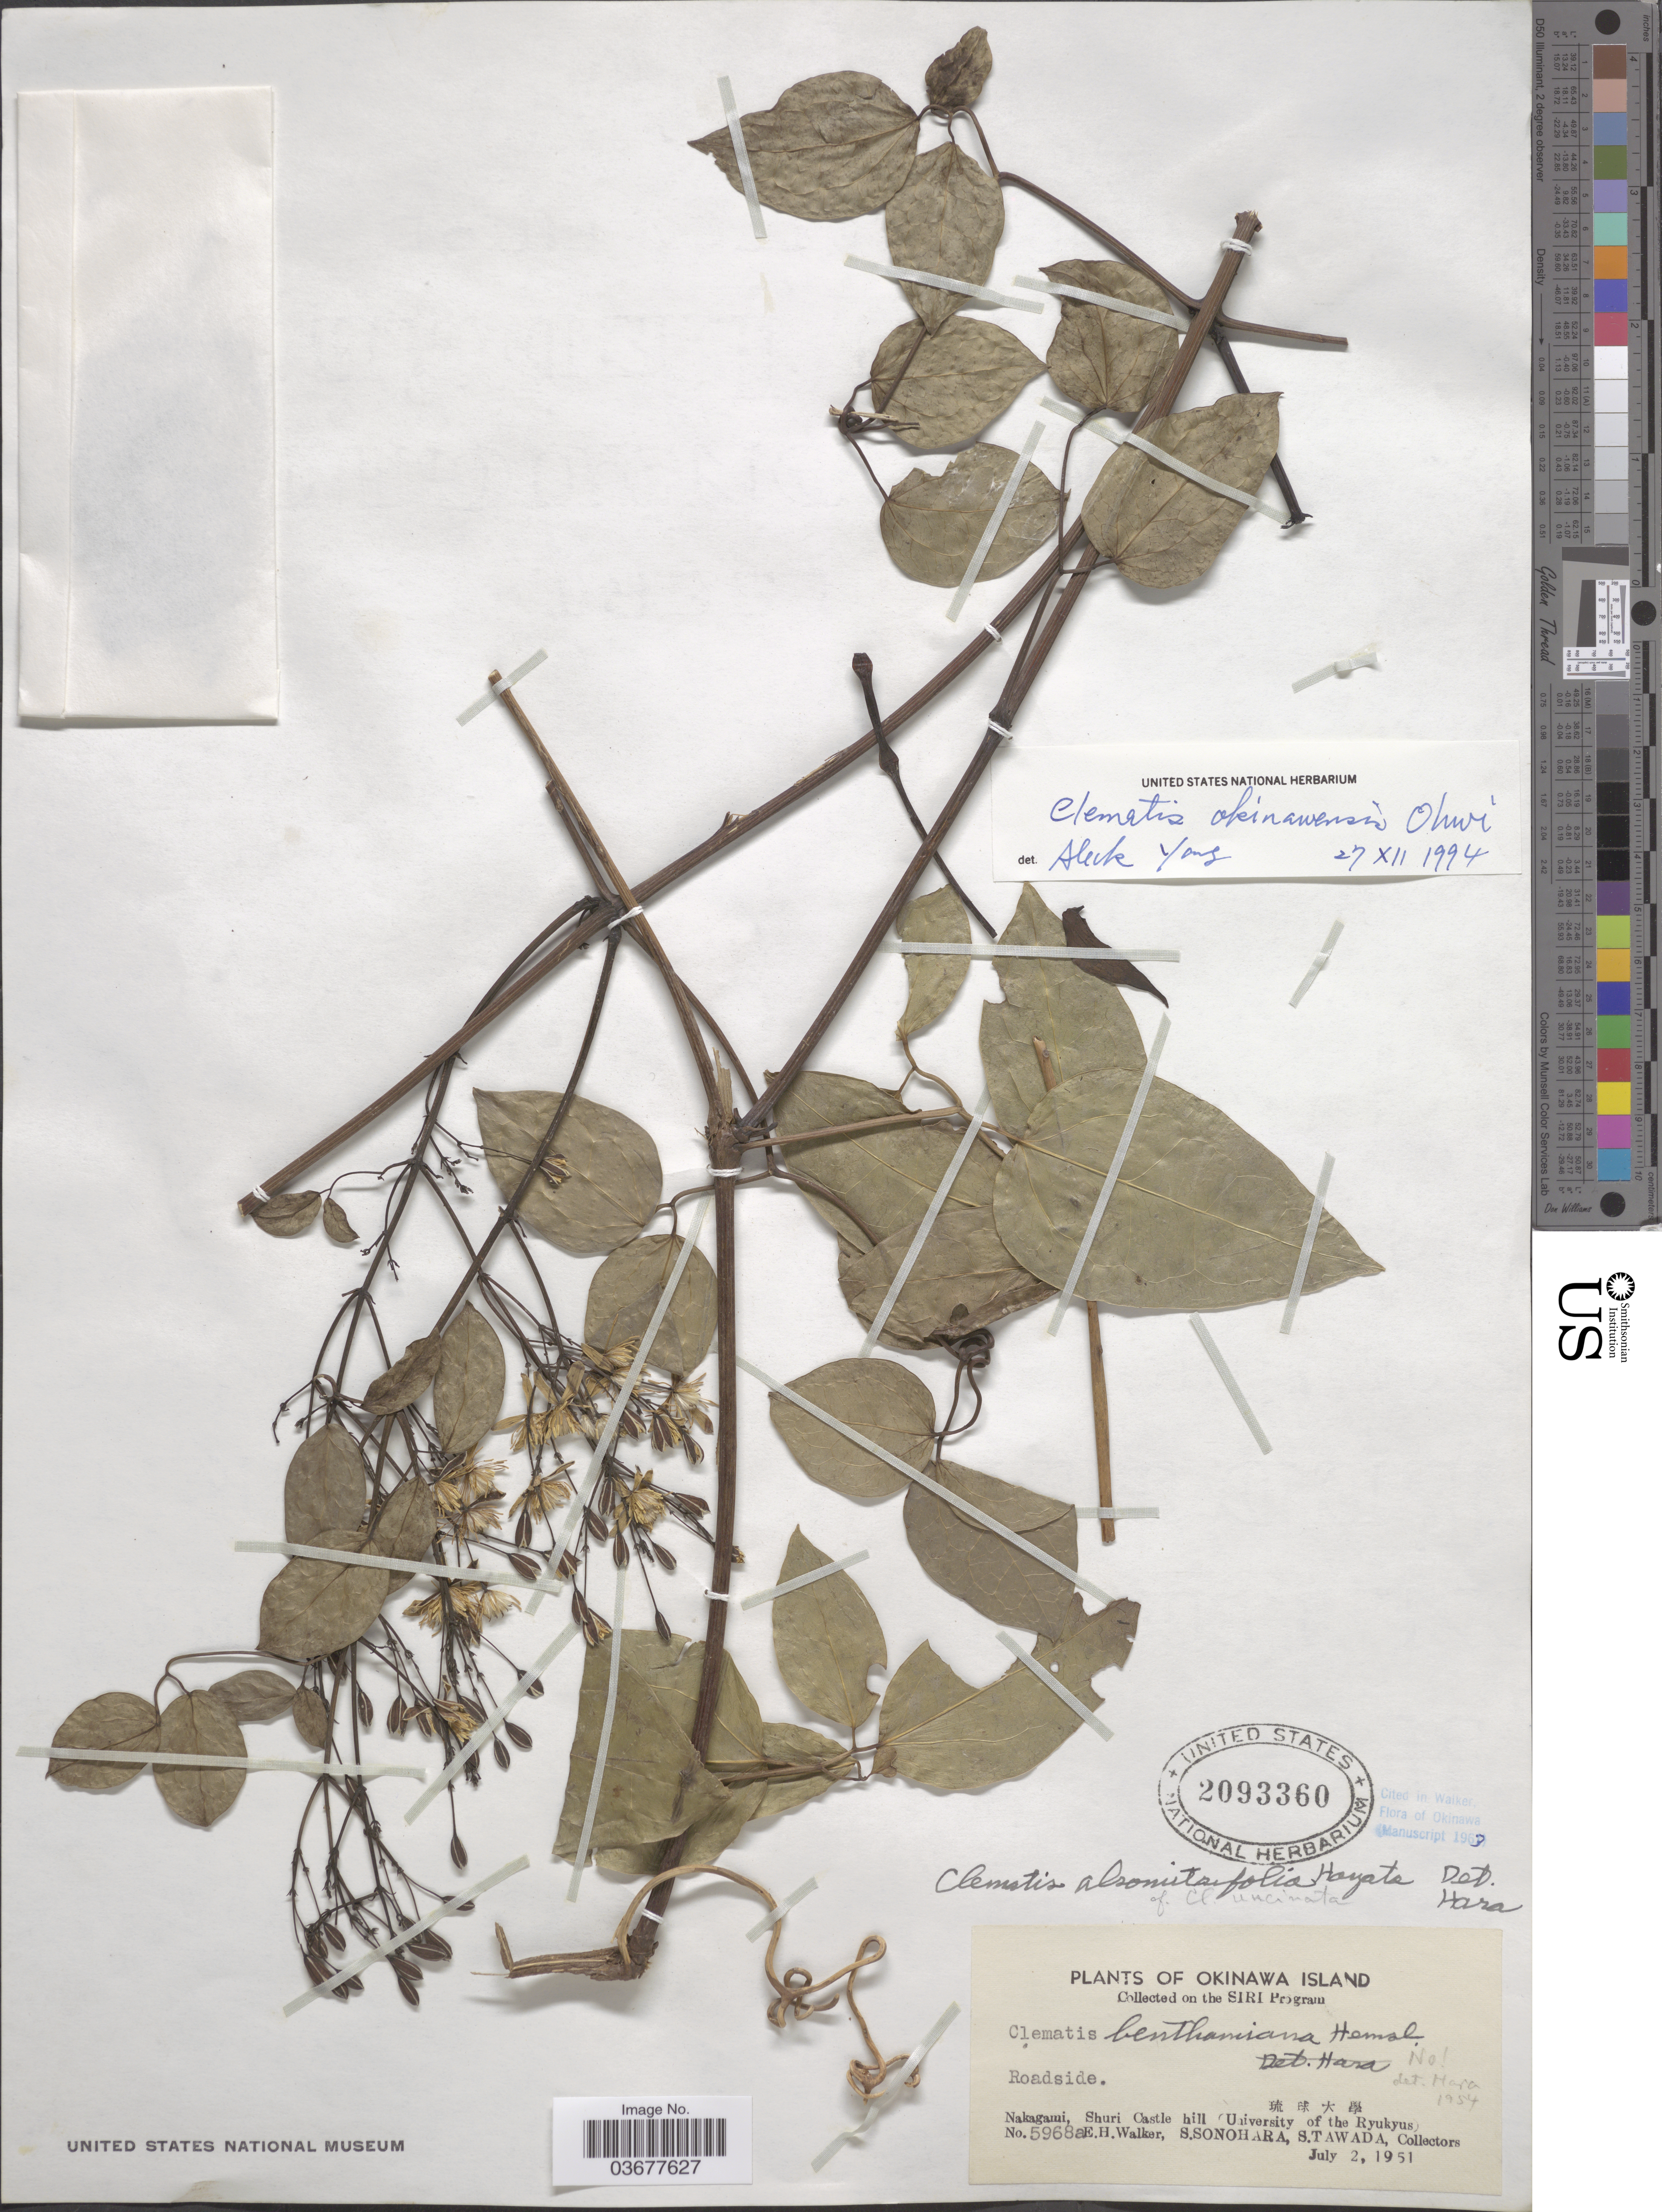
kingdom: Plantae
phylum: Tracheophyta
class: Magnoliopsida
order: Ranunculales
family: Ranunculaceae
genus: Clematis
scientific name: Clematis uncinata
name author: Champ. ex Benth.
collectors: E. H. Walker, S. Sonohara, S. Tawada & T. Amano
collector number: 5968a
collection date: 1951-07-02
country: Japan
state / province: Okinawa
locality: Okinawa Island. Nakagami, Shuri Castle hill (University of the Ryukyus) [unsure placement]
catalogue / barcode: US 2093360